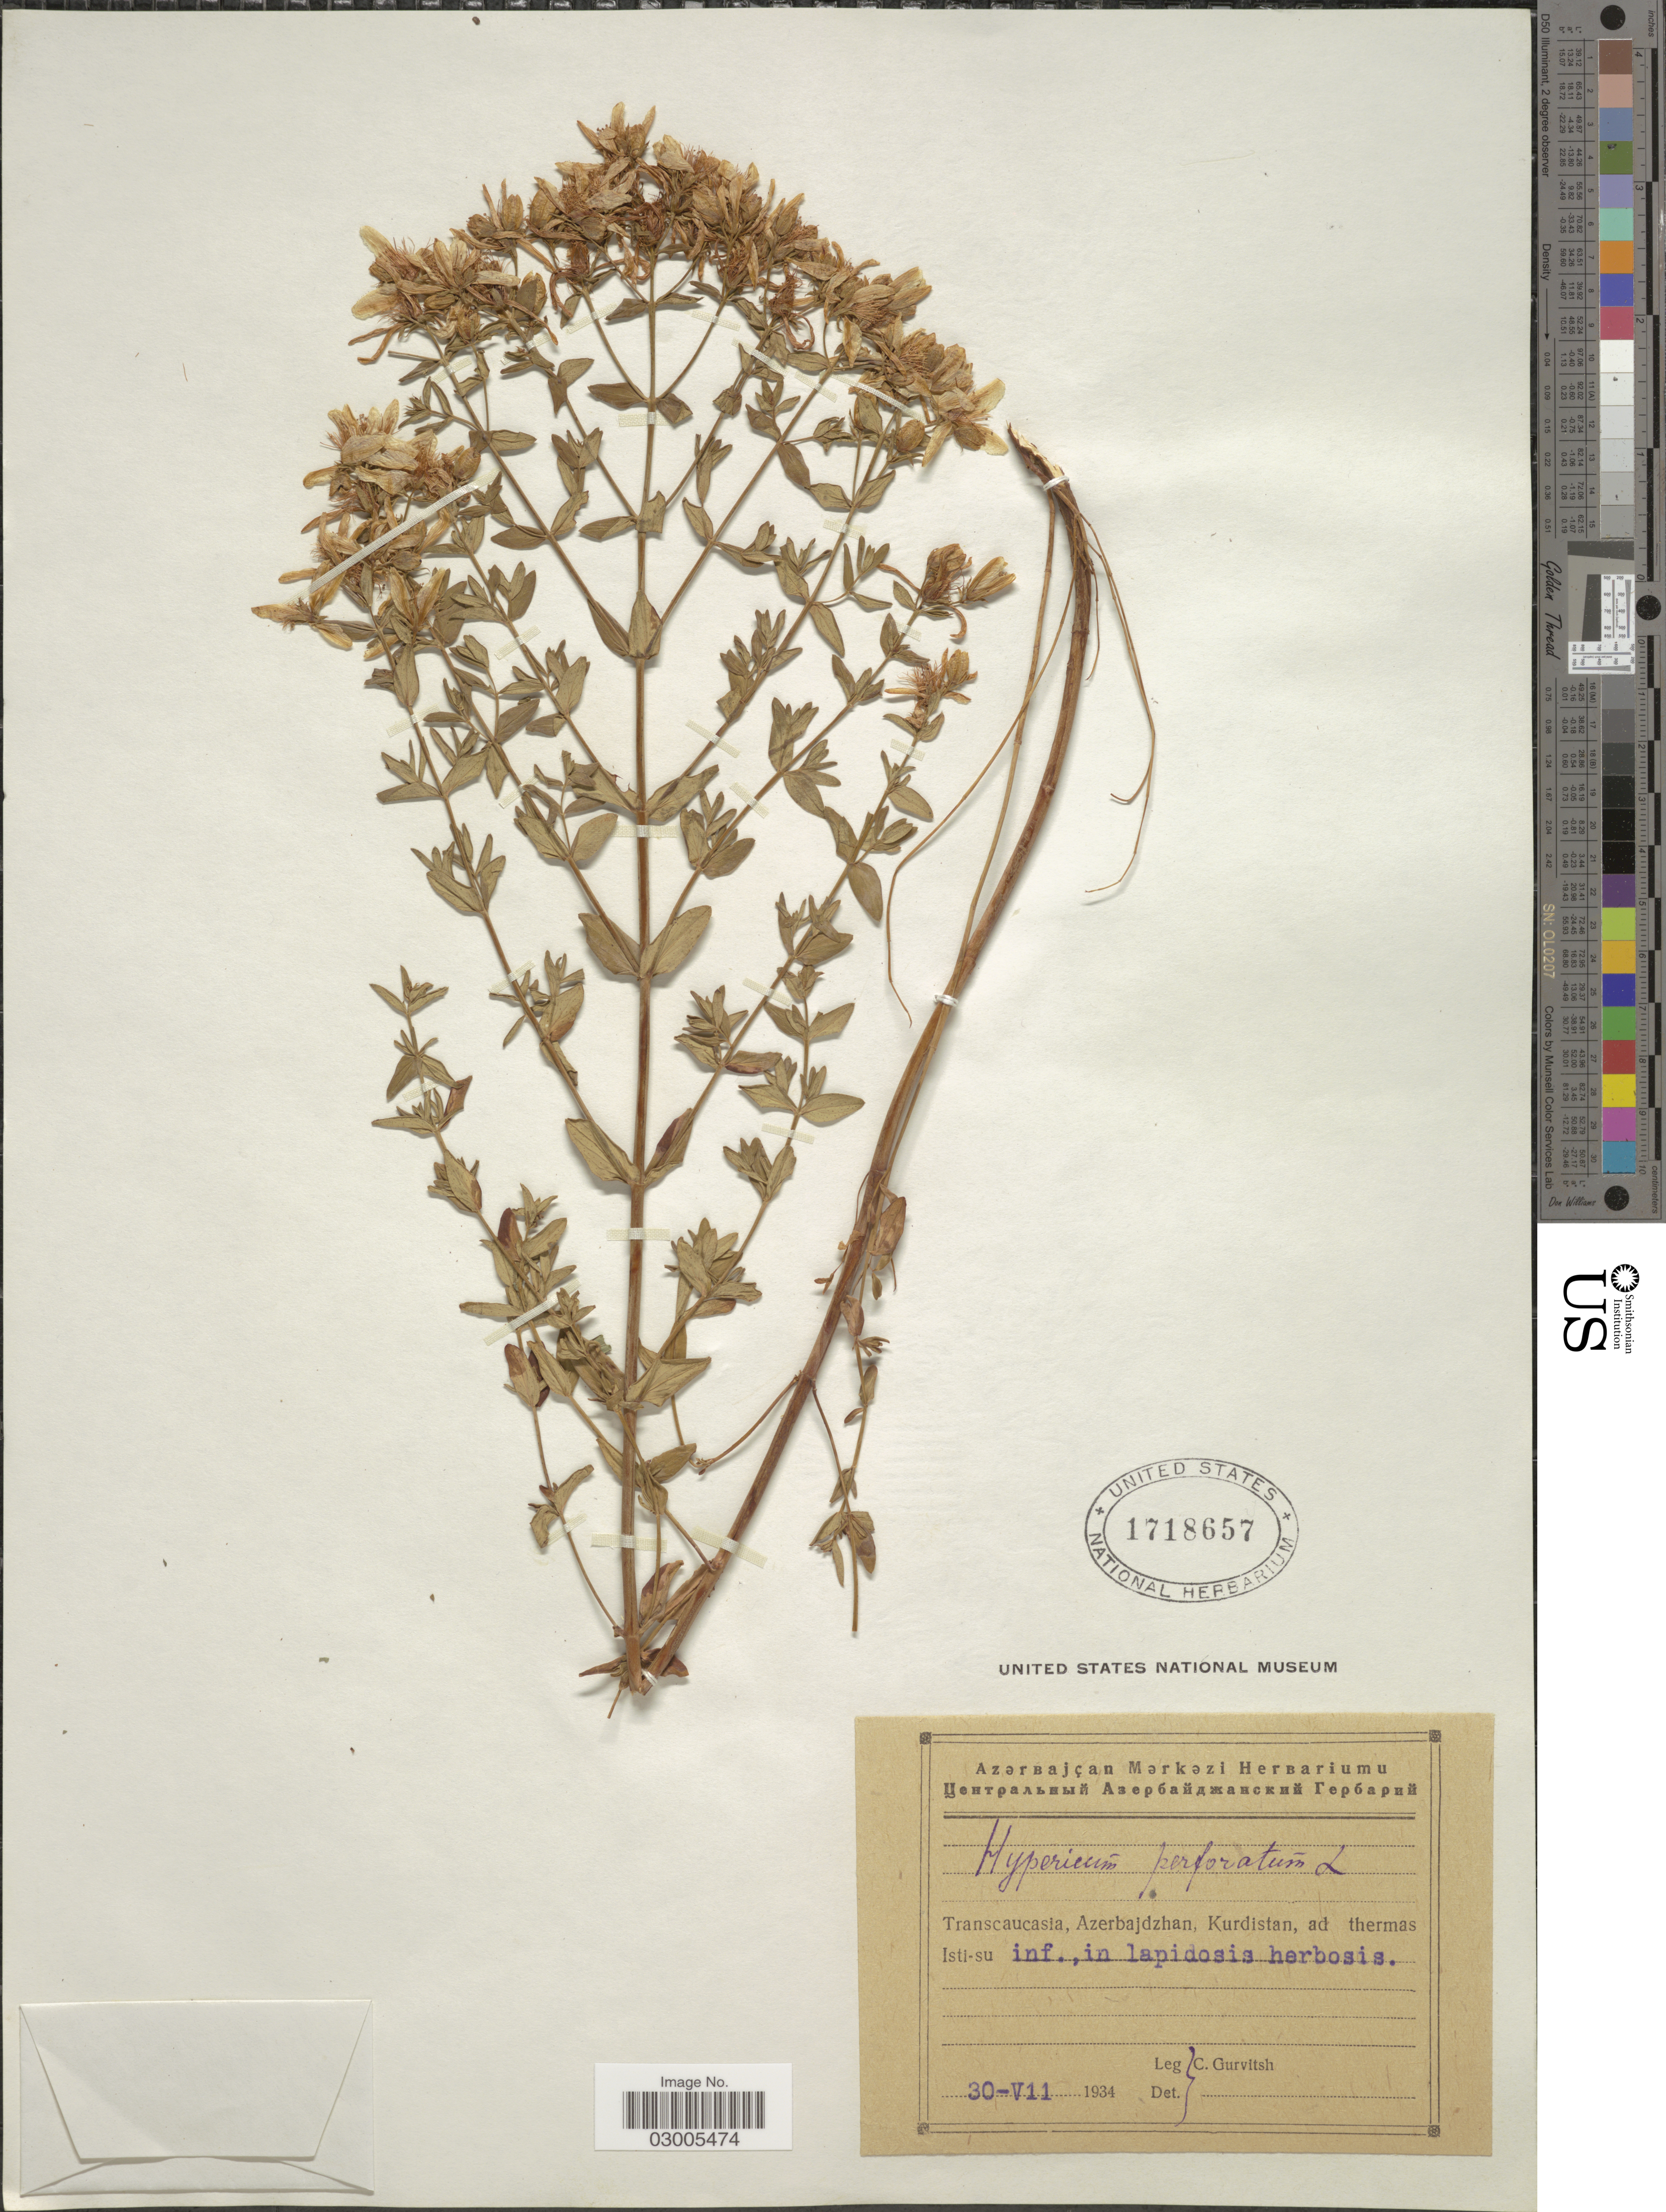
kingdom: Plantae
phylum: Tracheophyta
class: Magnoliopsida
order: Malpighiales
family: Hypericaceae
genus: Hypericum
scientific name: Hypericum perforatum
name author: L.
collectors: C. Gurvitsh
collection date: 1934-07-30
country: Azerbaijan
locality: Transcaucasia, Azerbajdzhan, Kurdistan, ad thermas Isti-su inf., in lapidosis herbosis.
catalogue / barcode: US 1718657